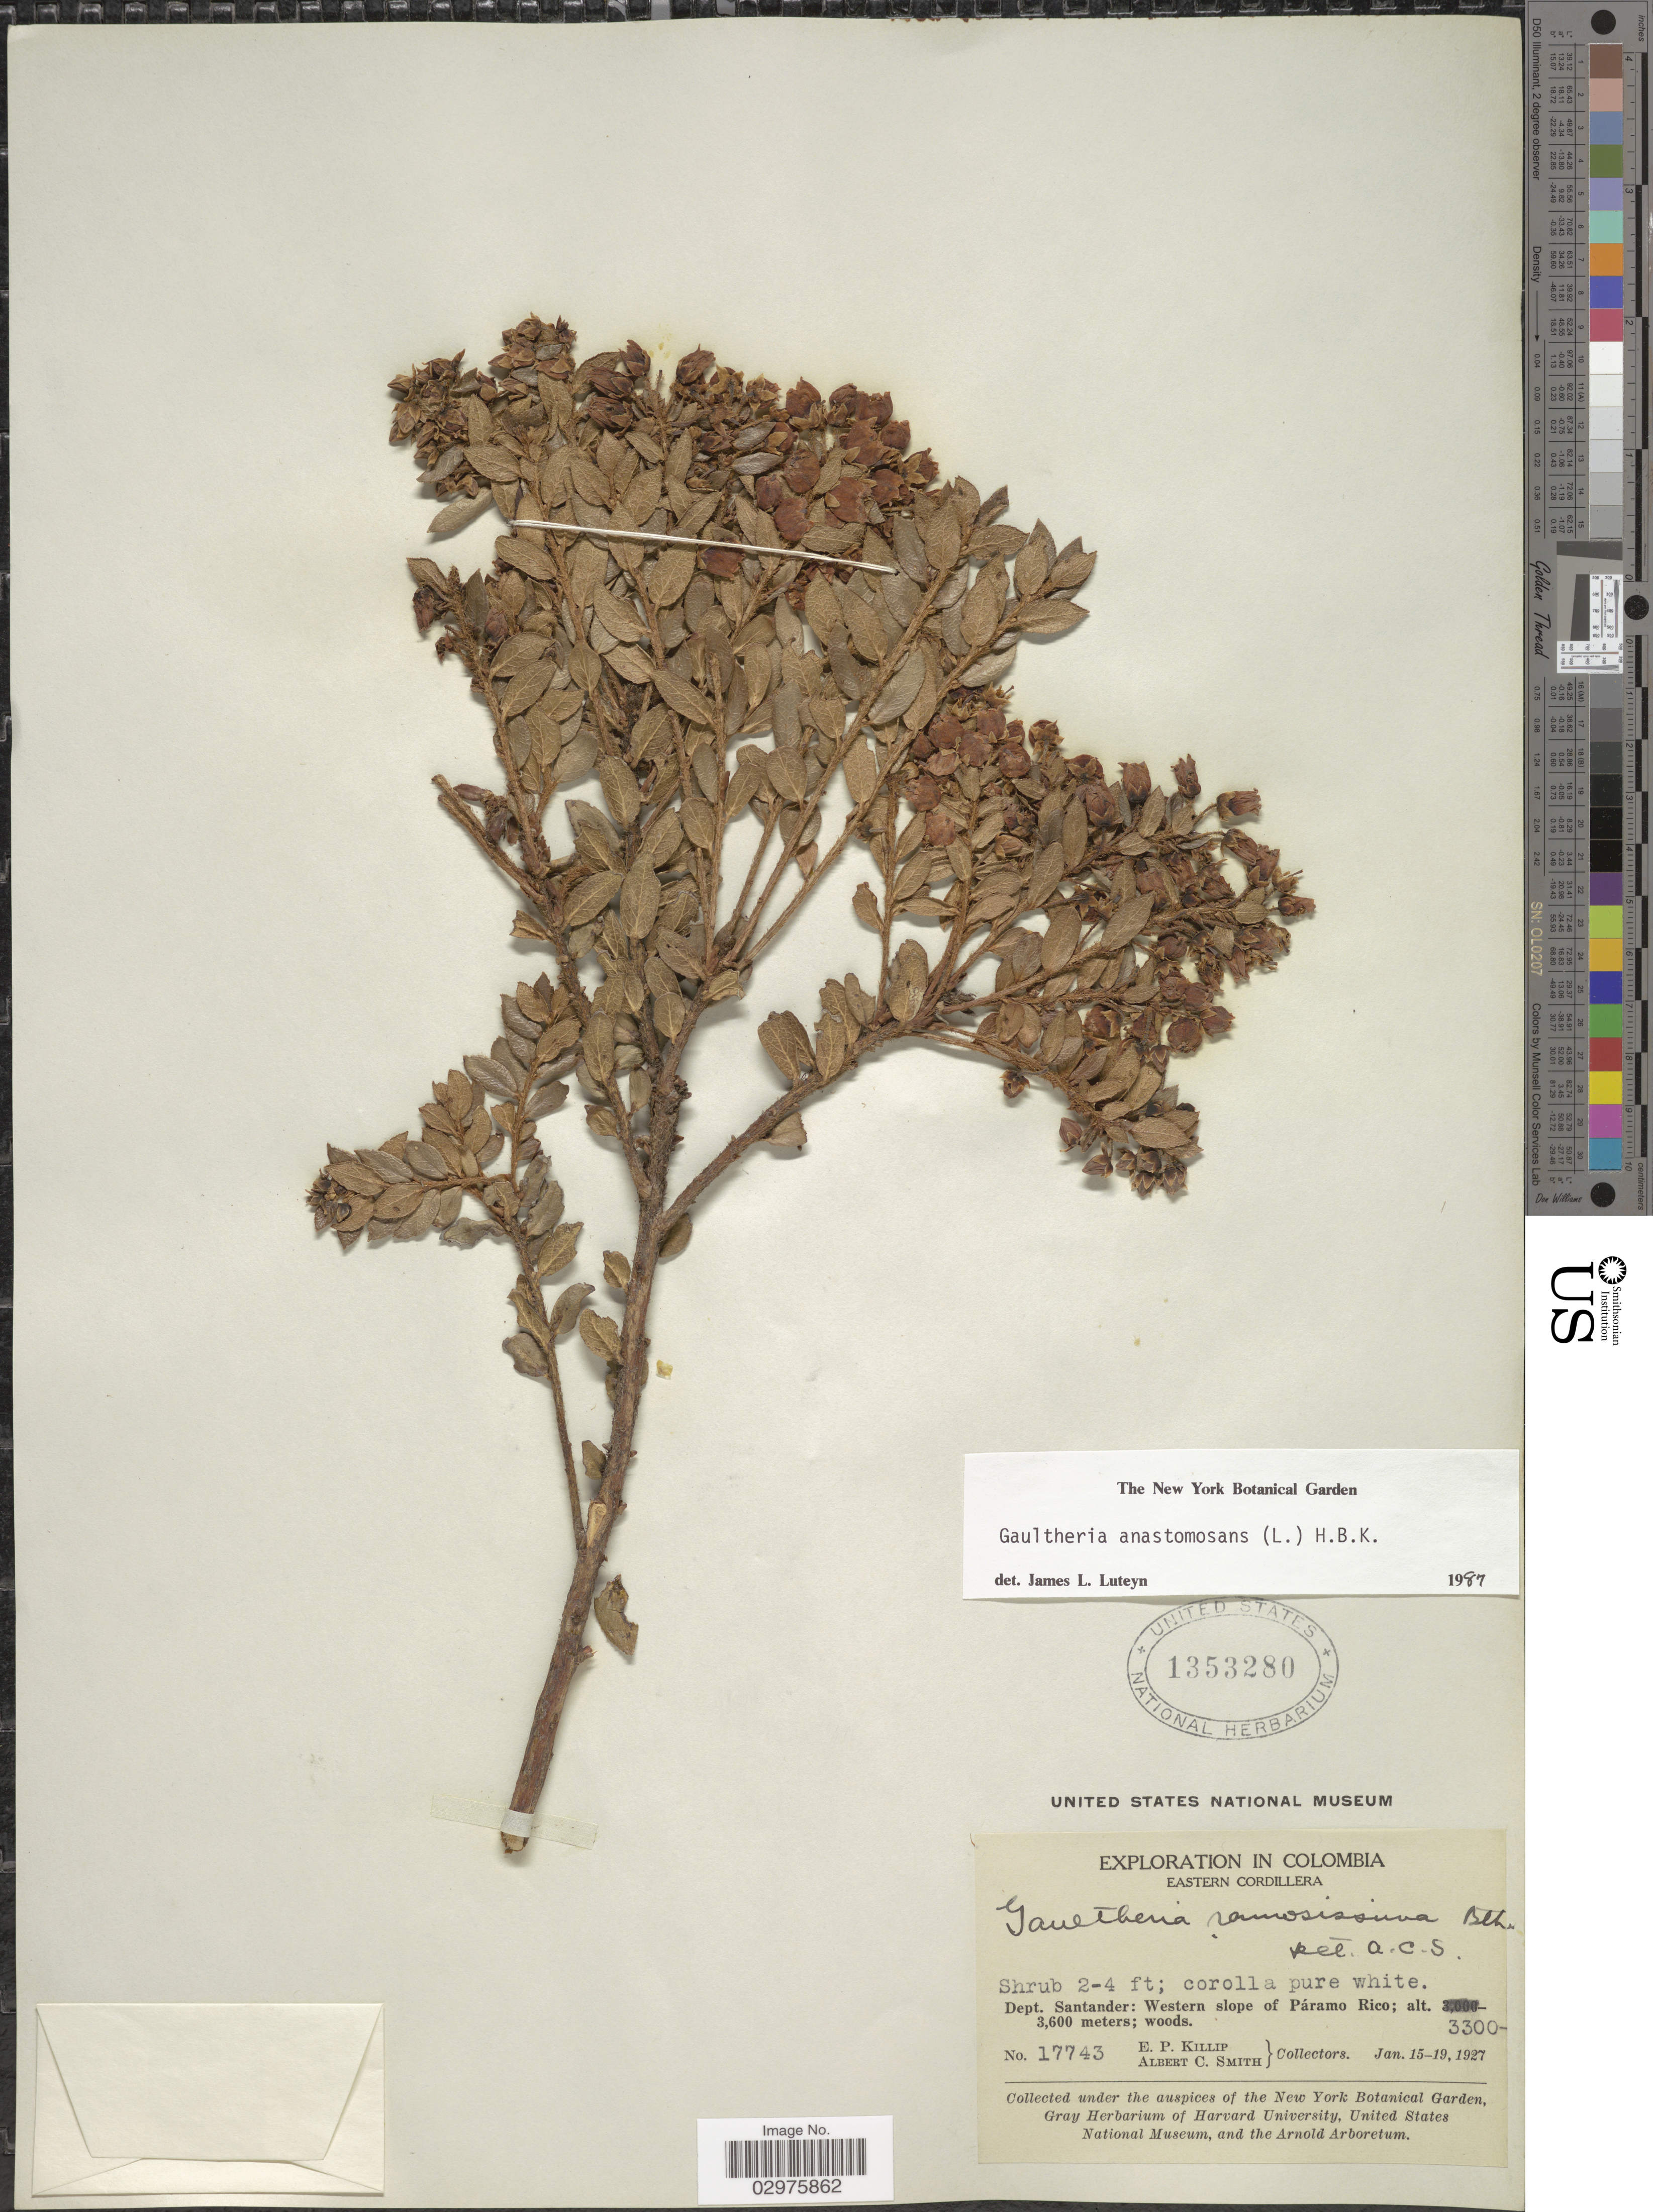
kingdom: Plantae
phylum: Tracheophyta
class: Magnoliopsida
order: Ericales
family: Ericaceae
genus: Gaultheria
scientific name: Gaultheria anastomosans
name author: (L. f.) Kunth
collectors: E. P. Killip & A. C. Smith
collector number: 17743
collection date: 1927-01-15/1927-01-19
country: Colombia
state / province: Santander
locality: Eastern Cordillera. Dept. Santander: Western slope of Páramo Rico.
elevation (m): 3300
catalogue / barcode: US 1353280